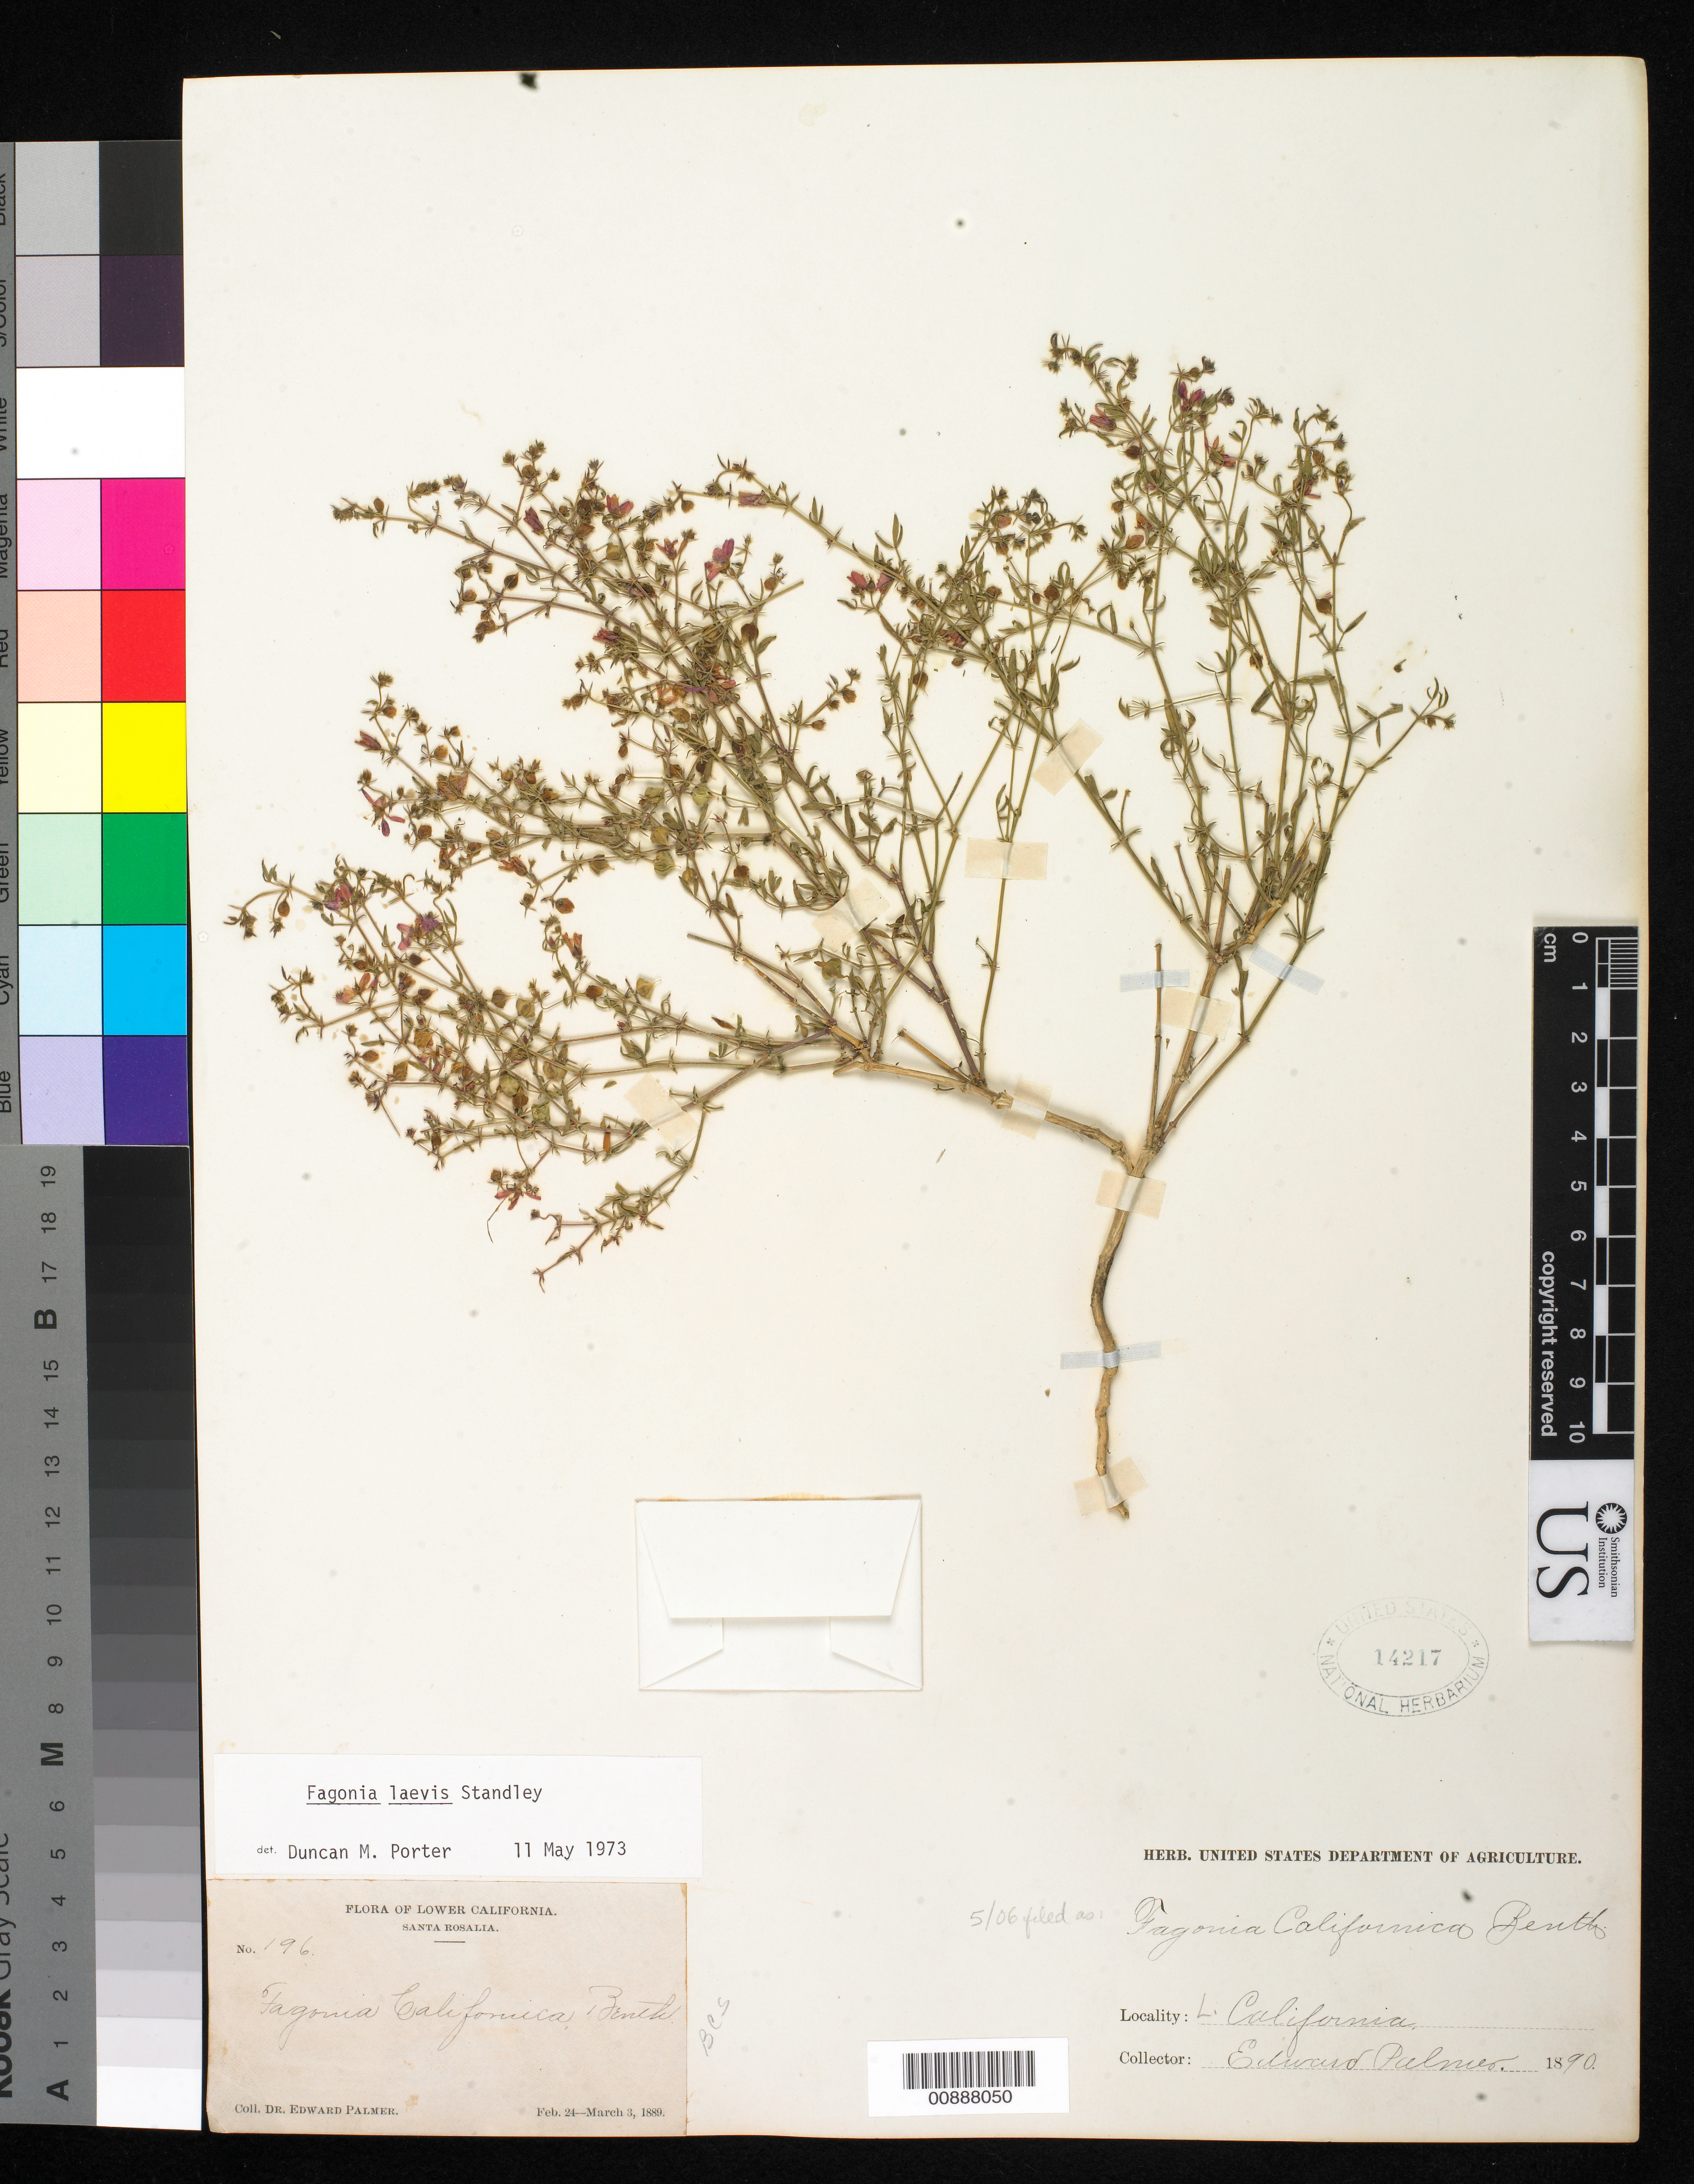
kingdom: Plantae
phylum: Tracheophyta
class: Magnoliopsida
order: Zygophyllales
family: Zygophyllaceae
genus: Fagonia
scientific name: Fagonia californica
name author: Benth.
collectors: E. Palmer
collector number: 196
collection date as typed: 24 Feb 1889 to 03 Mar 1889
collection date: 1889-02-24/1889-03-03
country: Mexico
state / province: Baja California Sur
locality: Lower California, Santa Rosalia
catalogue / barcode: US 14217